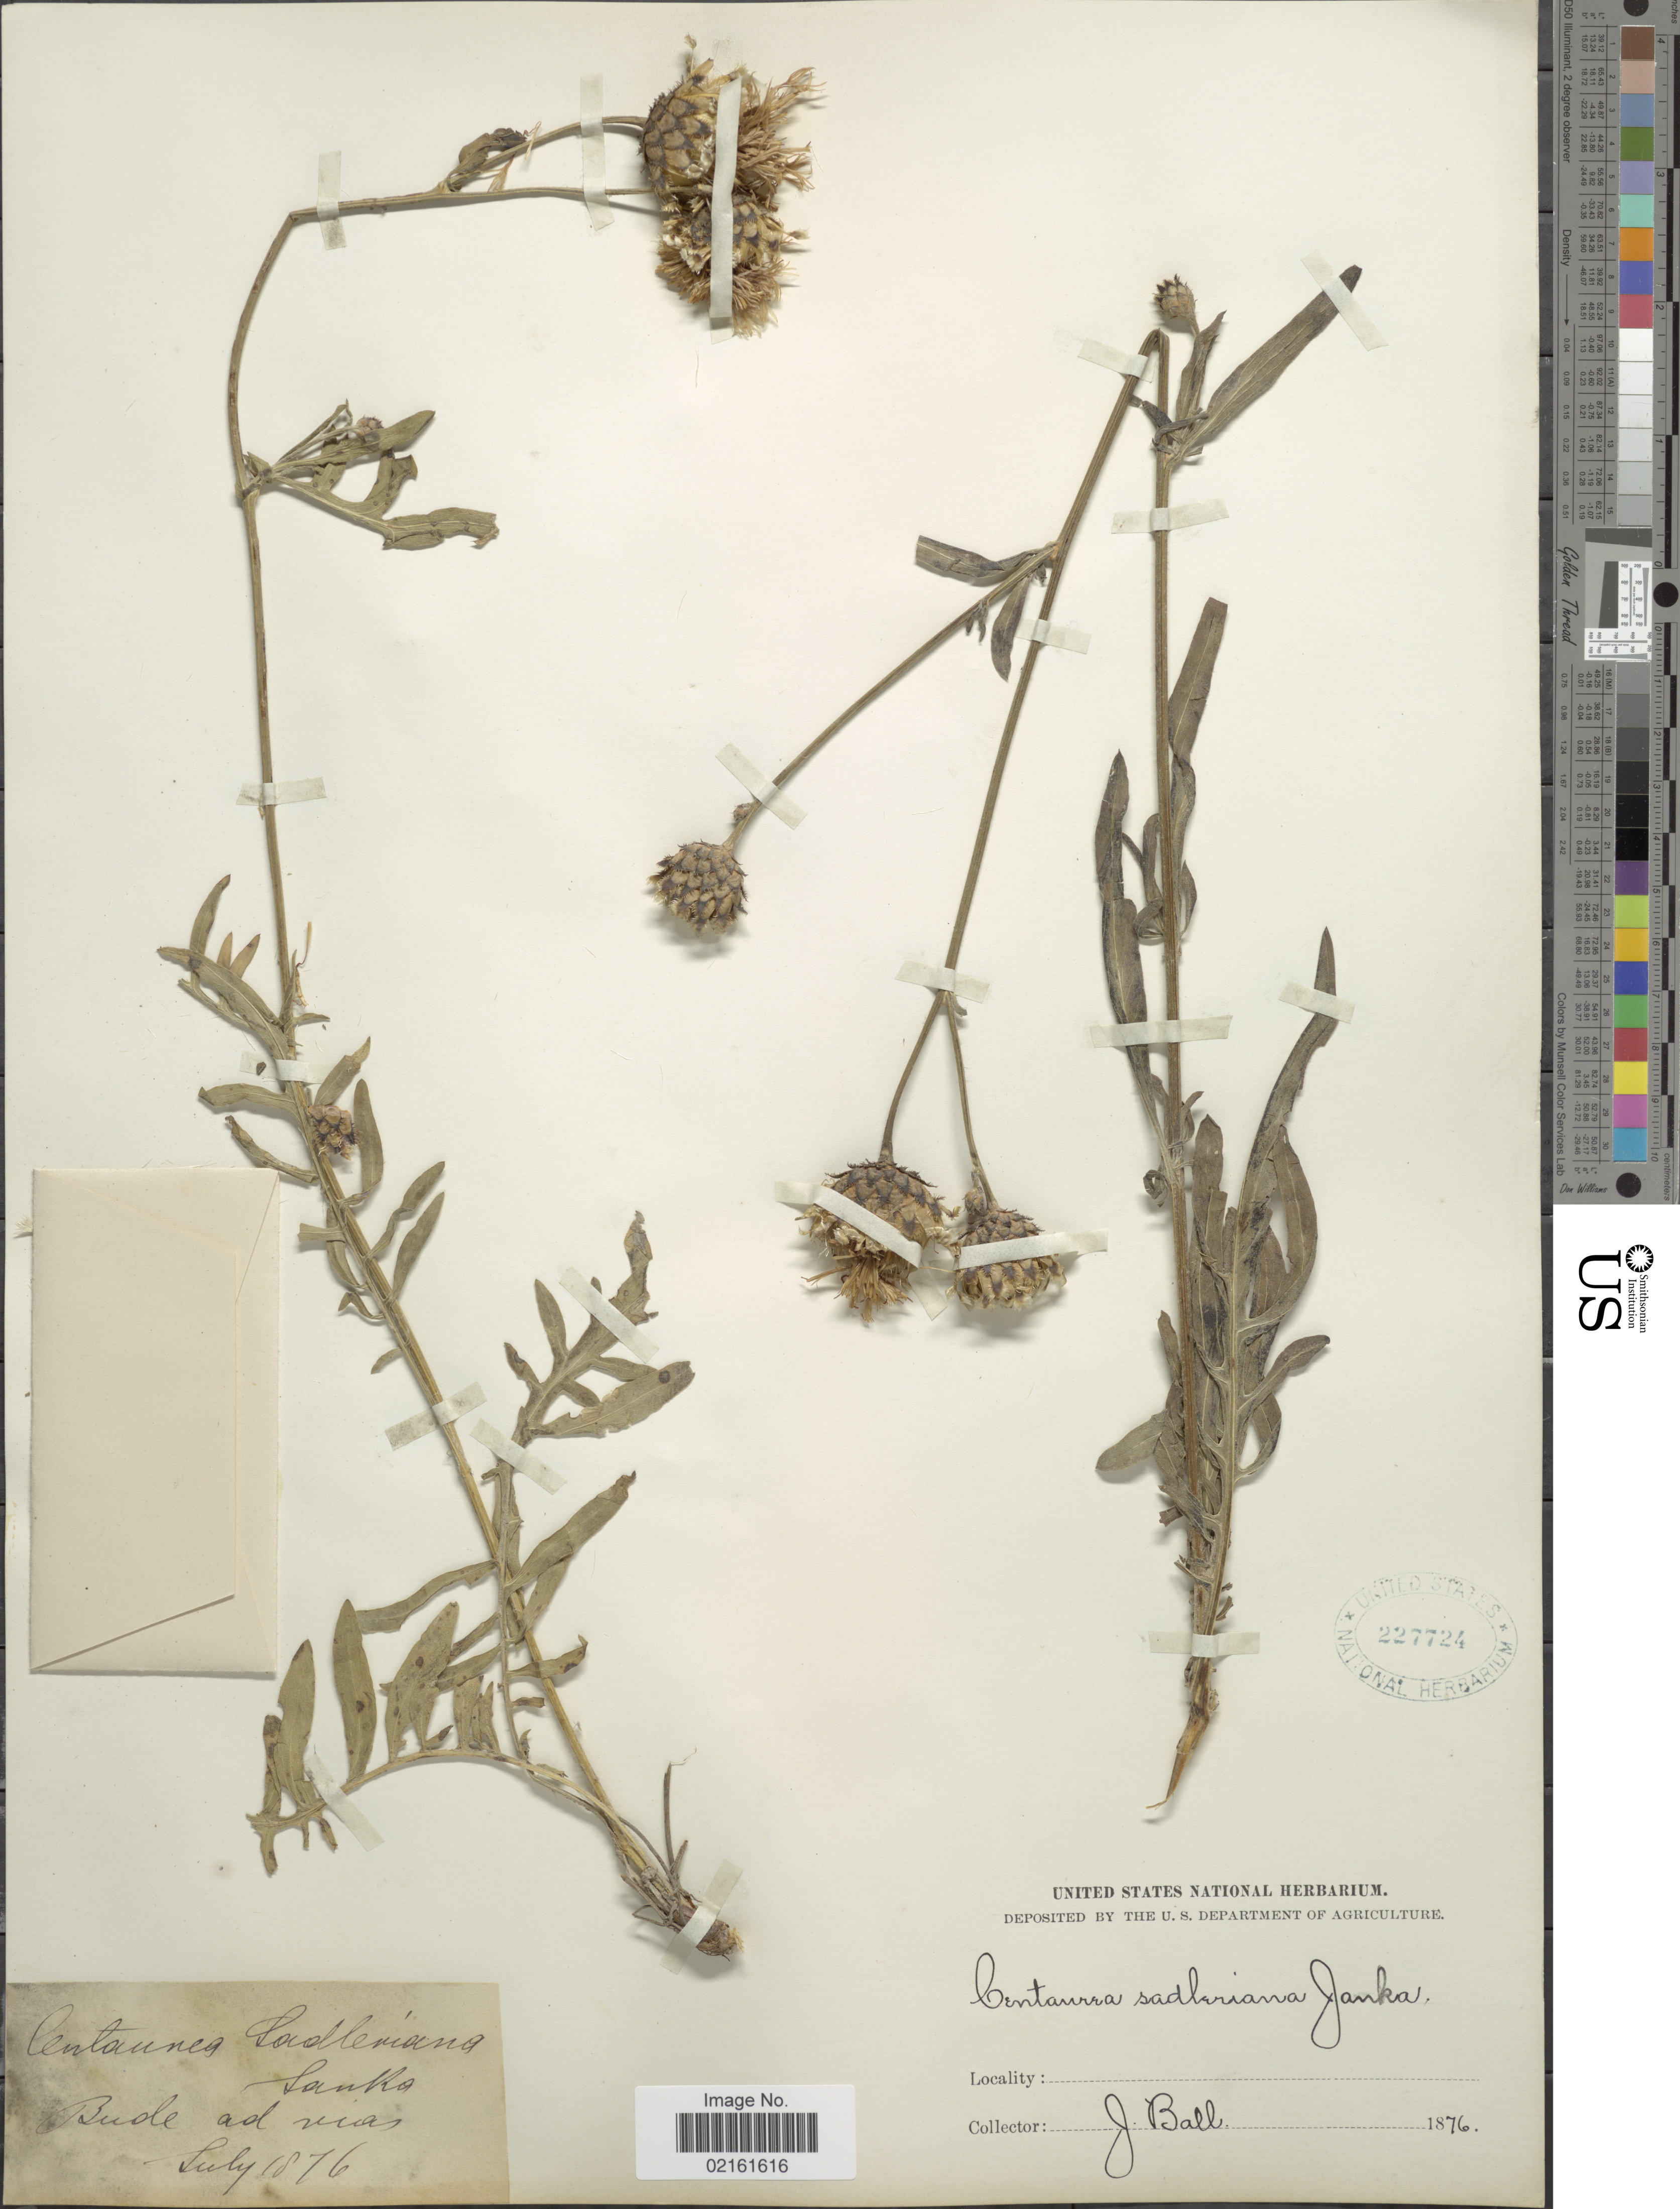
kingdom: Plantae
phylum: Tracheophyta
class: Magnoliopsida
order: Asterales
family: Asteraceae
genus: Centaurea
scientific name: Centaurea scabiosa subsp. sadleriana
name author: (Janka) Asch. & Graebn.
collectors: J. Ball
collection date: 1876-07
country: Hungary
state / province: Budapest, Capital District of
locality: Bude ad vias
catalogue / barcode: US 227724